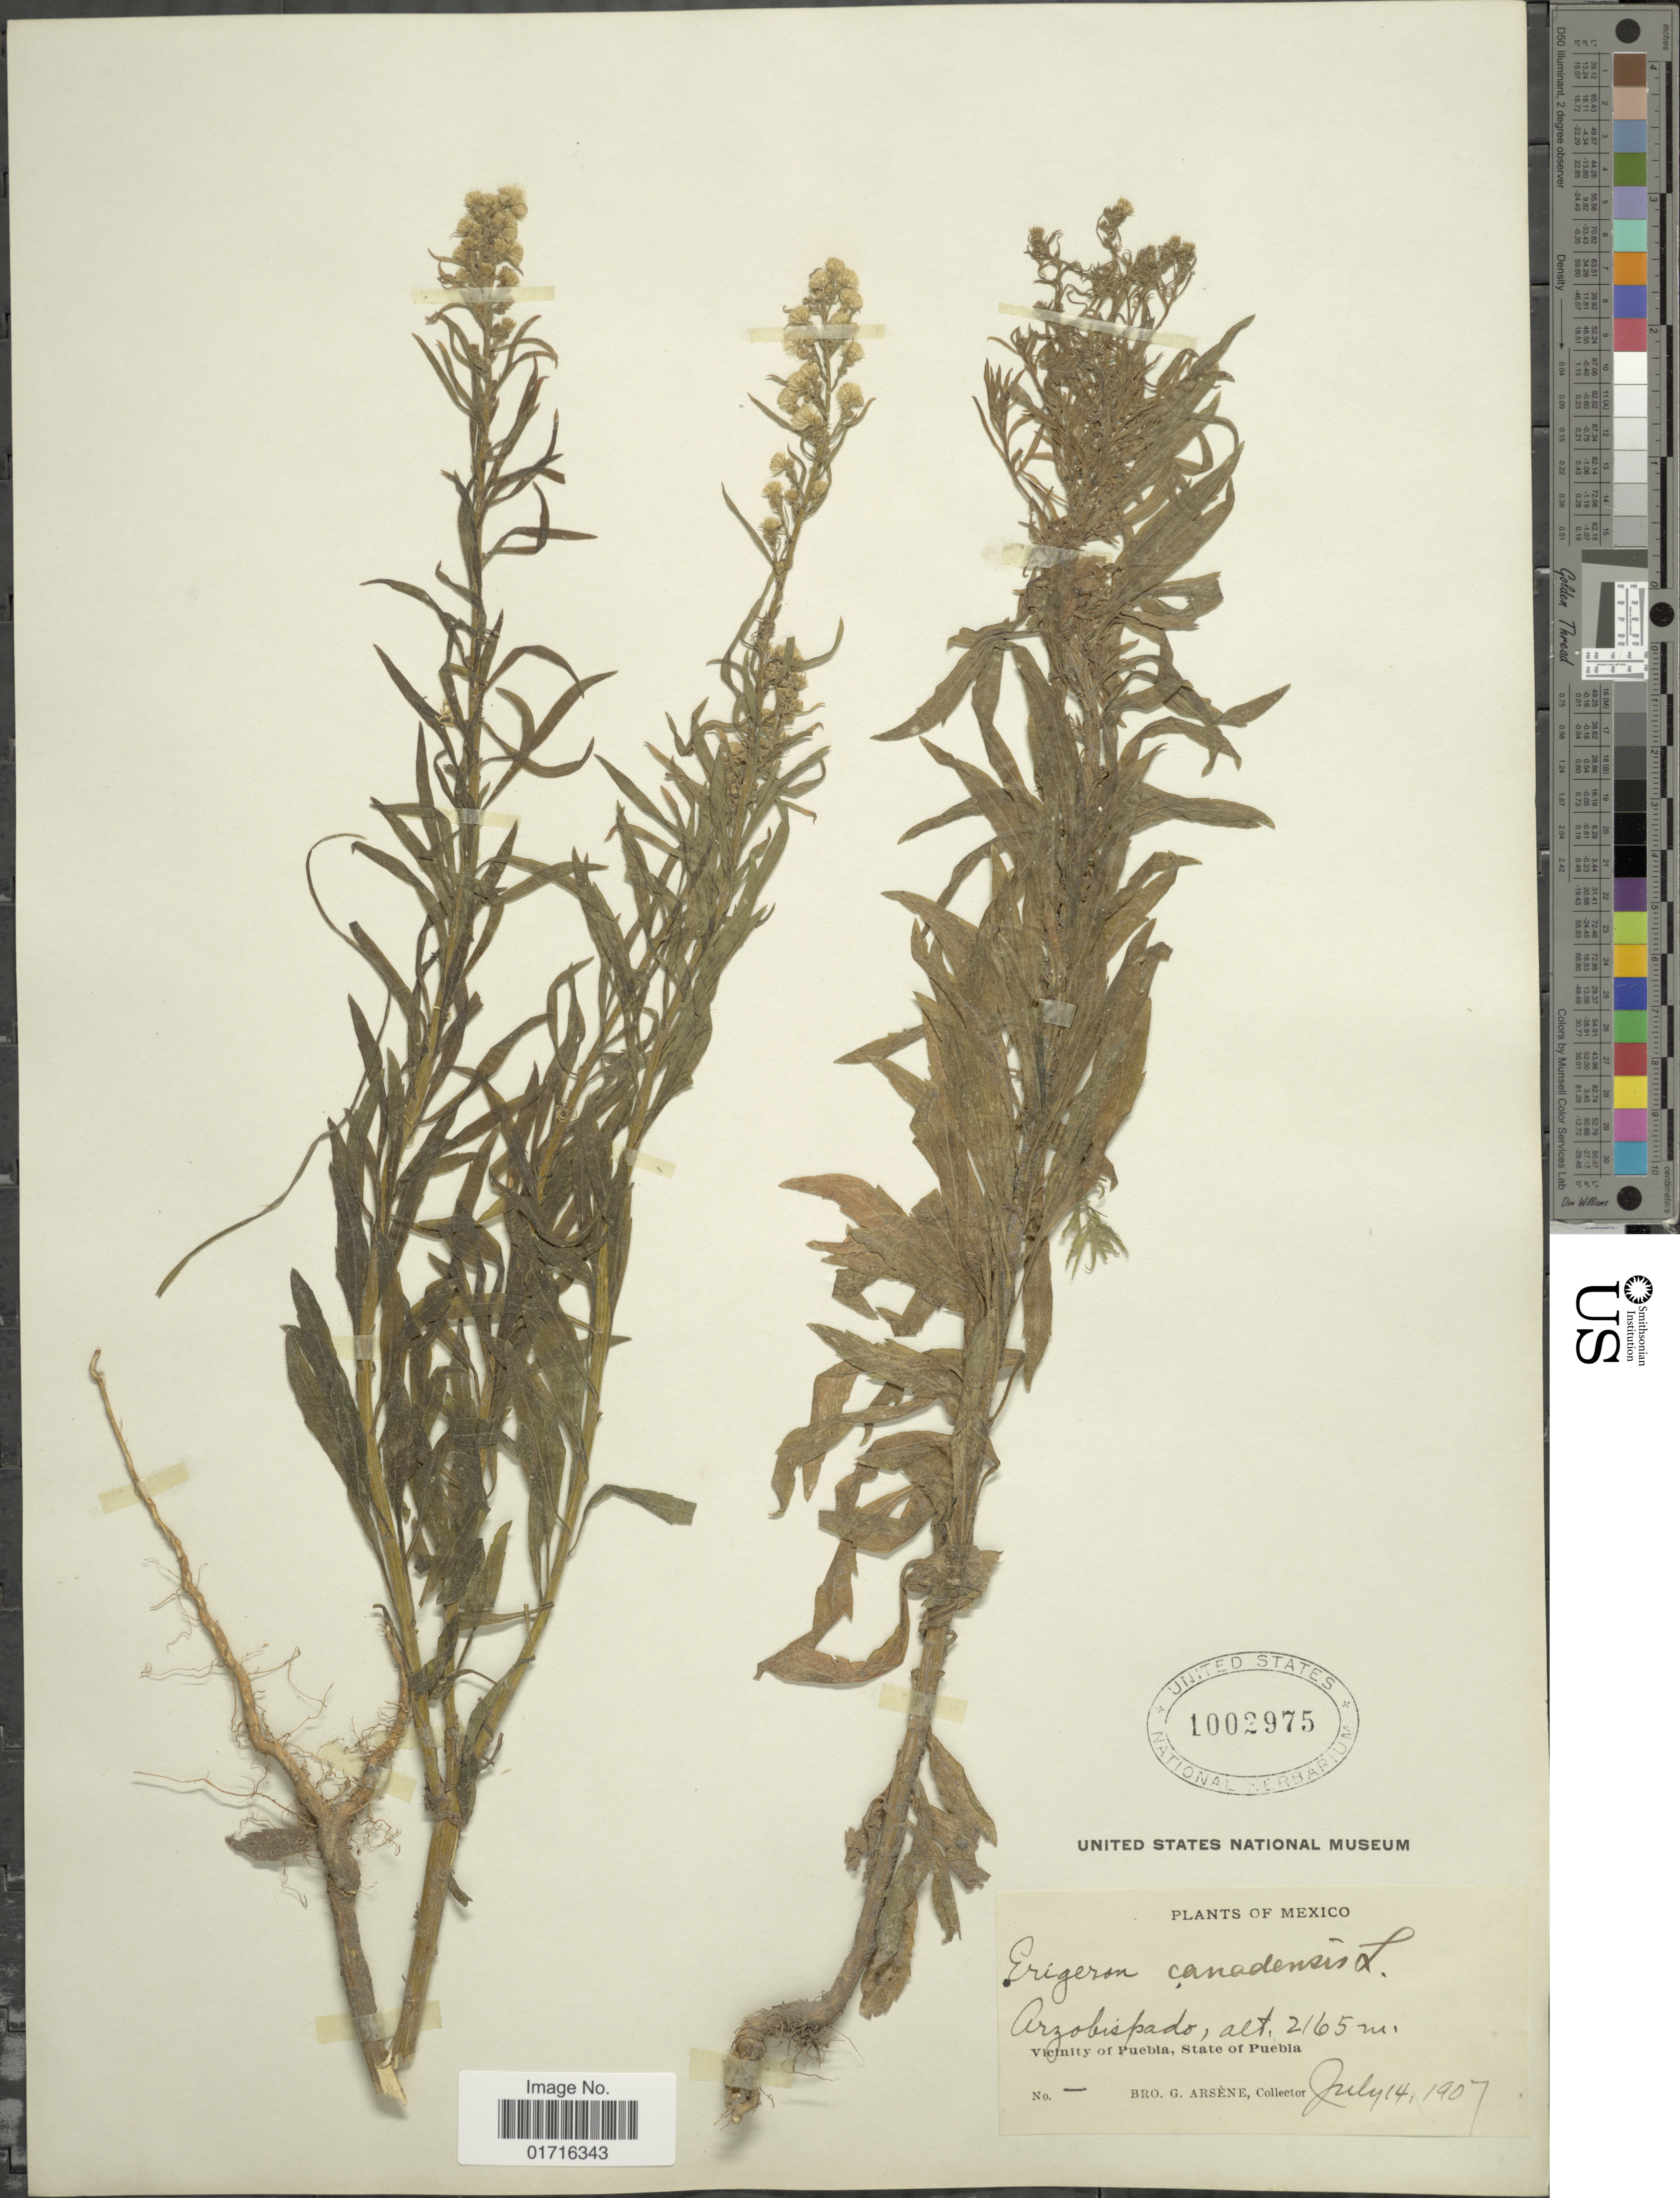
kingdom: Plantae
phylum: Tracheophyta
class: Magnoliopsida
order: Asterales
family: Asteraceae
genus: Conyza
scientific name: Conyza canadensis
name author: (L.) Cronq.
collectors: Bro. G. Arsène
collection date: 1907-07-14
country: Mexico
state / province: Puebla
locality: Arzobispado, Vicinity of Puebla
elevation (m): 2165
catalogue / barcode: US 1002975